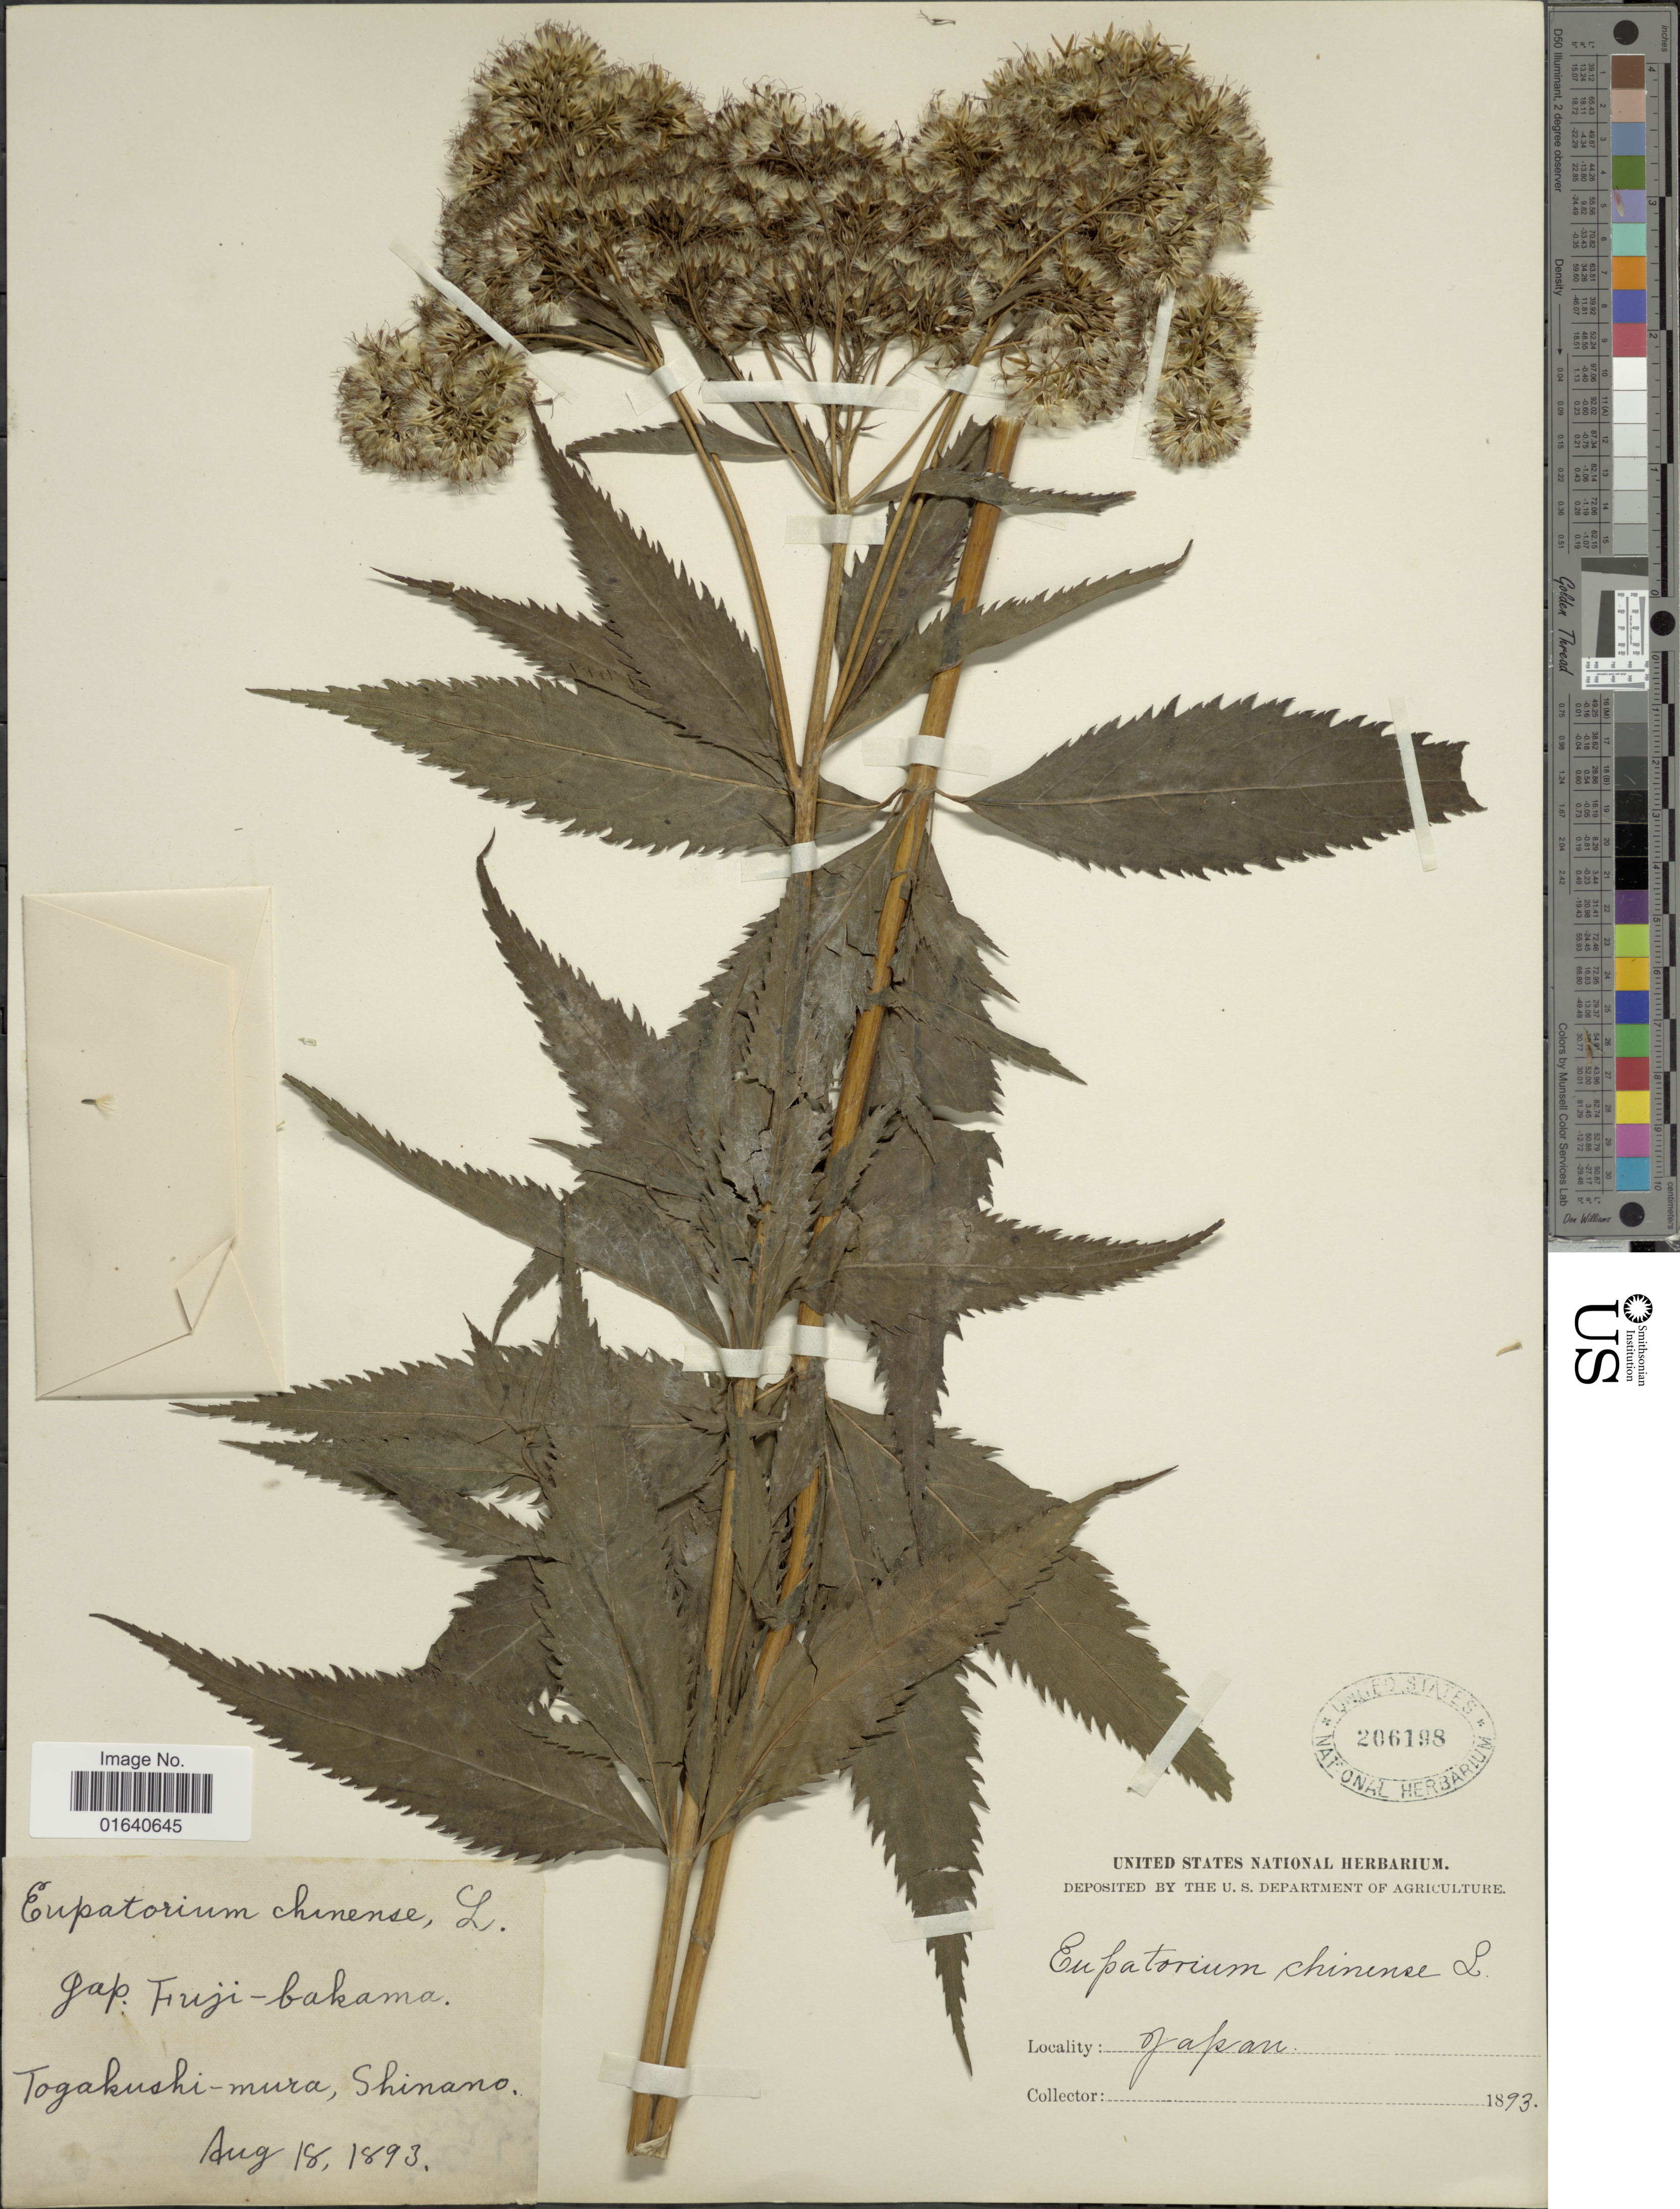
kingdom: Plantae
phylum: Tracheophyta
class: Magnoliopsida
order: Asterales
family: Asteraceae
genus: Eupatorium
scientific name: Eupatorium chinense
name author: L.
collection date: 1893-08-18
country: Japan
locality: Gap: Fuji-bakama. Togakushi-mura, Shinano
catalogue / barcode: US 206198